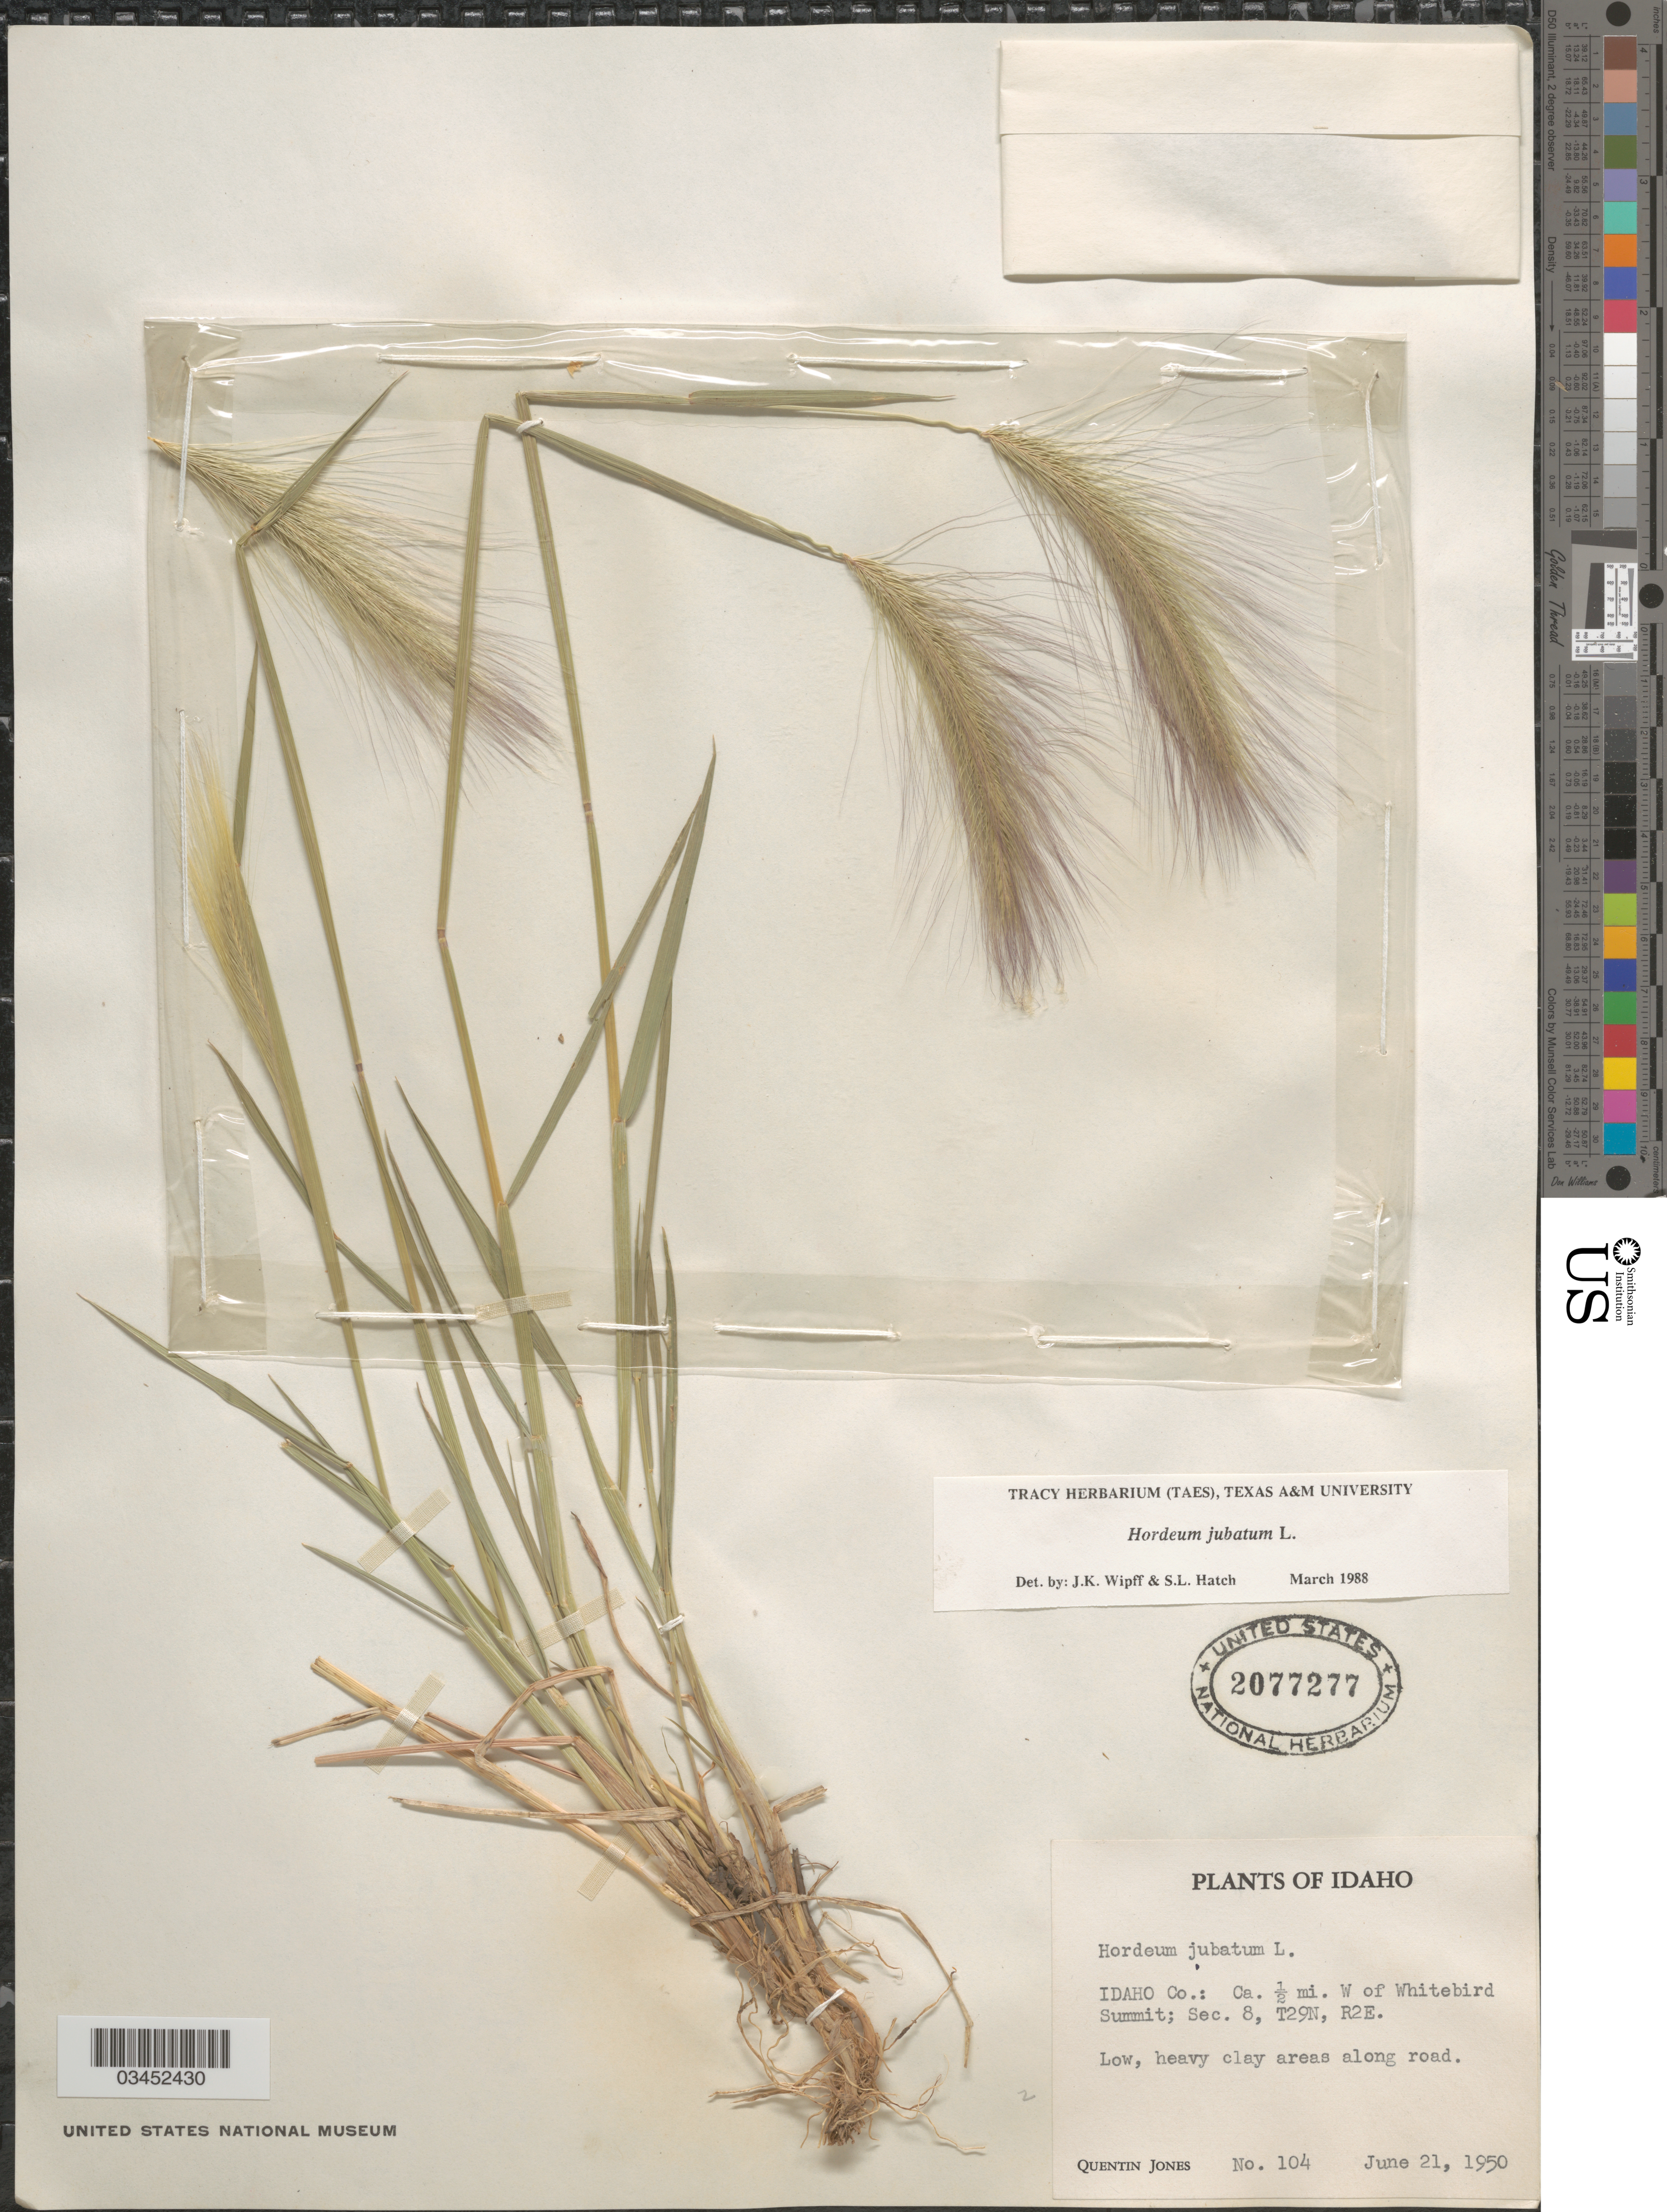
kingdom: Plantae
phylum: Tracheophyta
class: Liliopsida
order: Poales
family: Poaceae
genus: Hordeum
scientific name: Hordeum jubatum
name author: L.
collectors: Q. Jones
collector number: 104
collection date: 1950-06-21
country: United States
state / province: Idaho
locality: Idaho Co.: Ca. ½ mi. W of Whitebird Summit; Sec. 8, T29N, R2E. Low, heavy clay areas along road.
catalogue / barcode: US 2077277